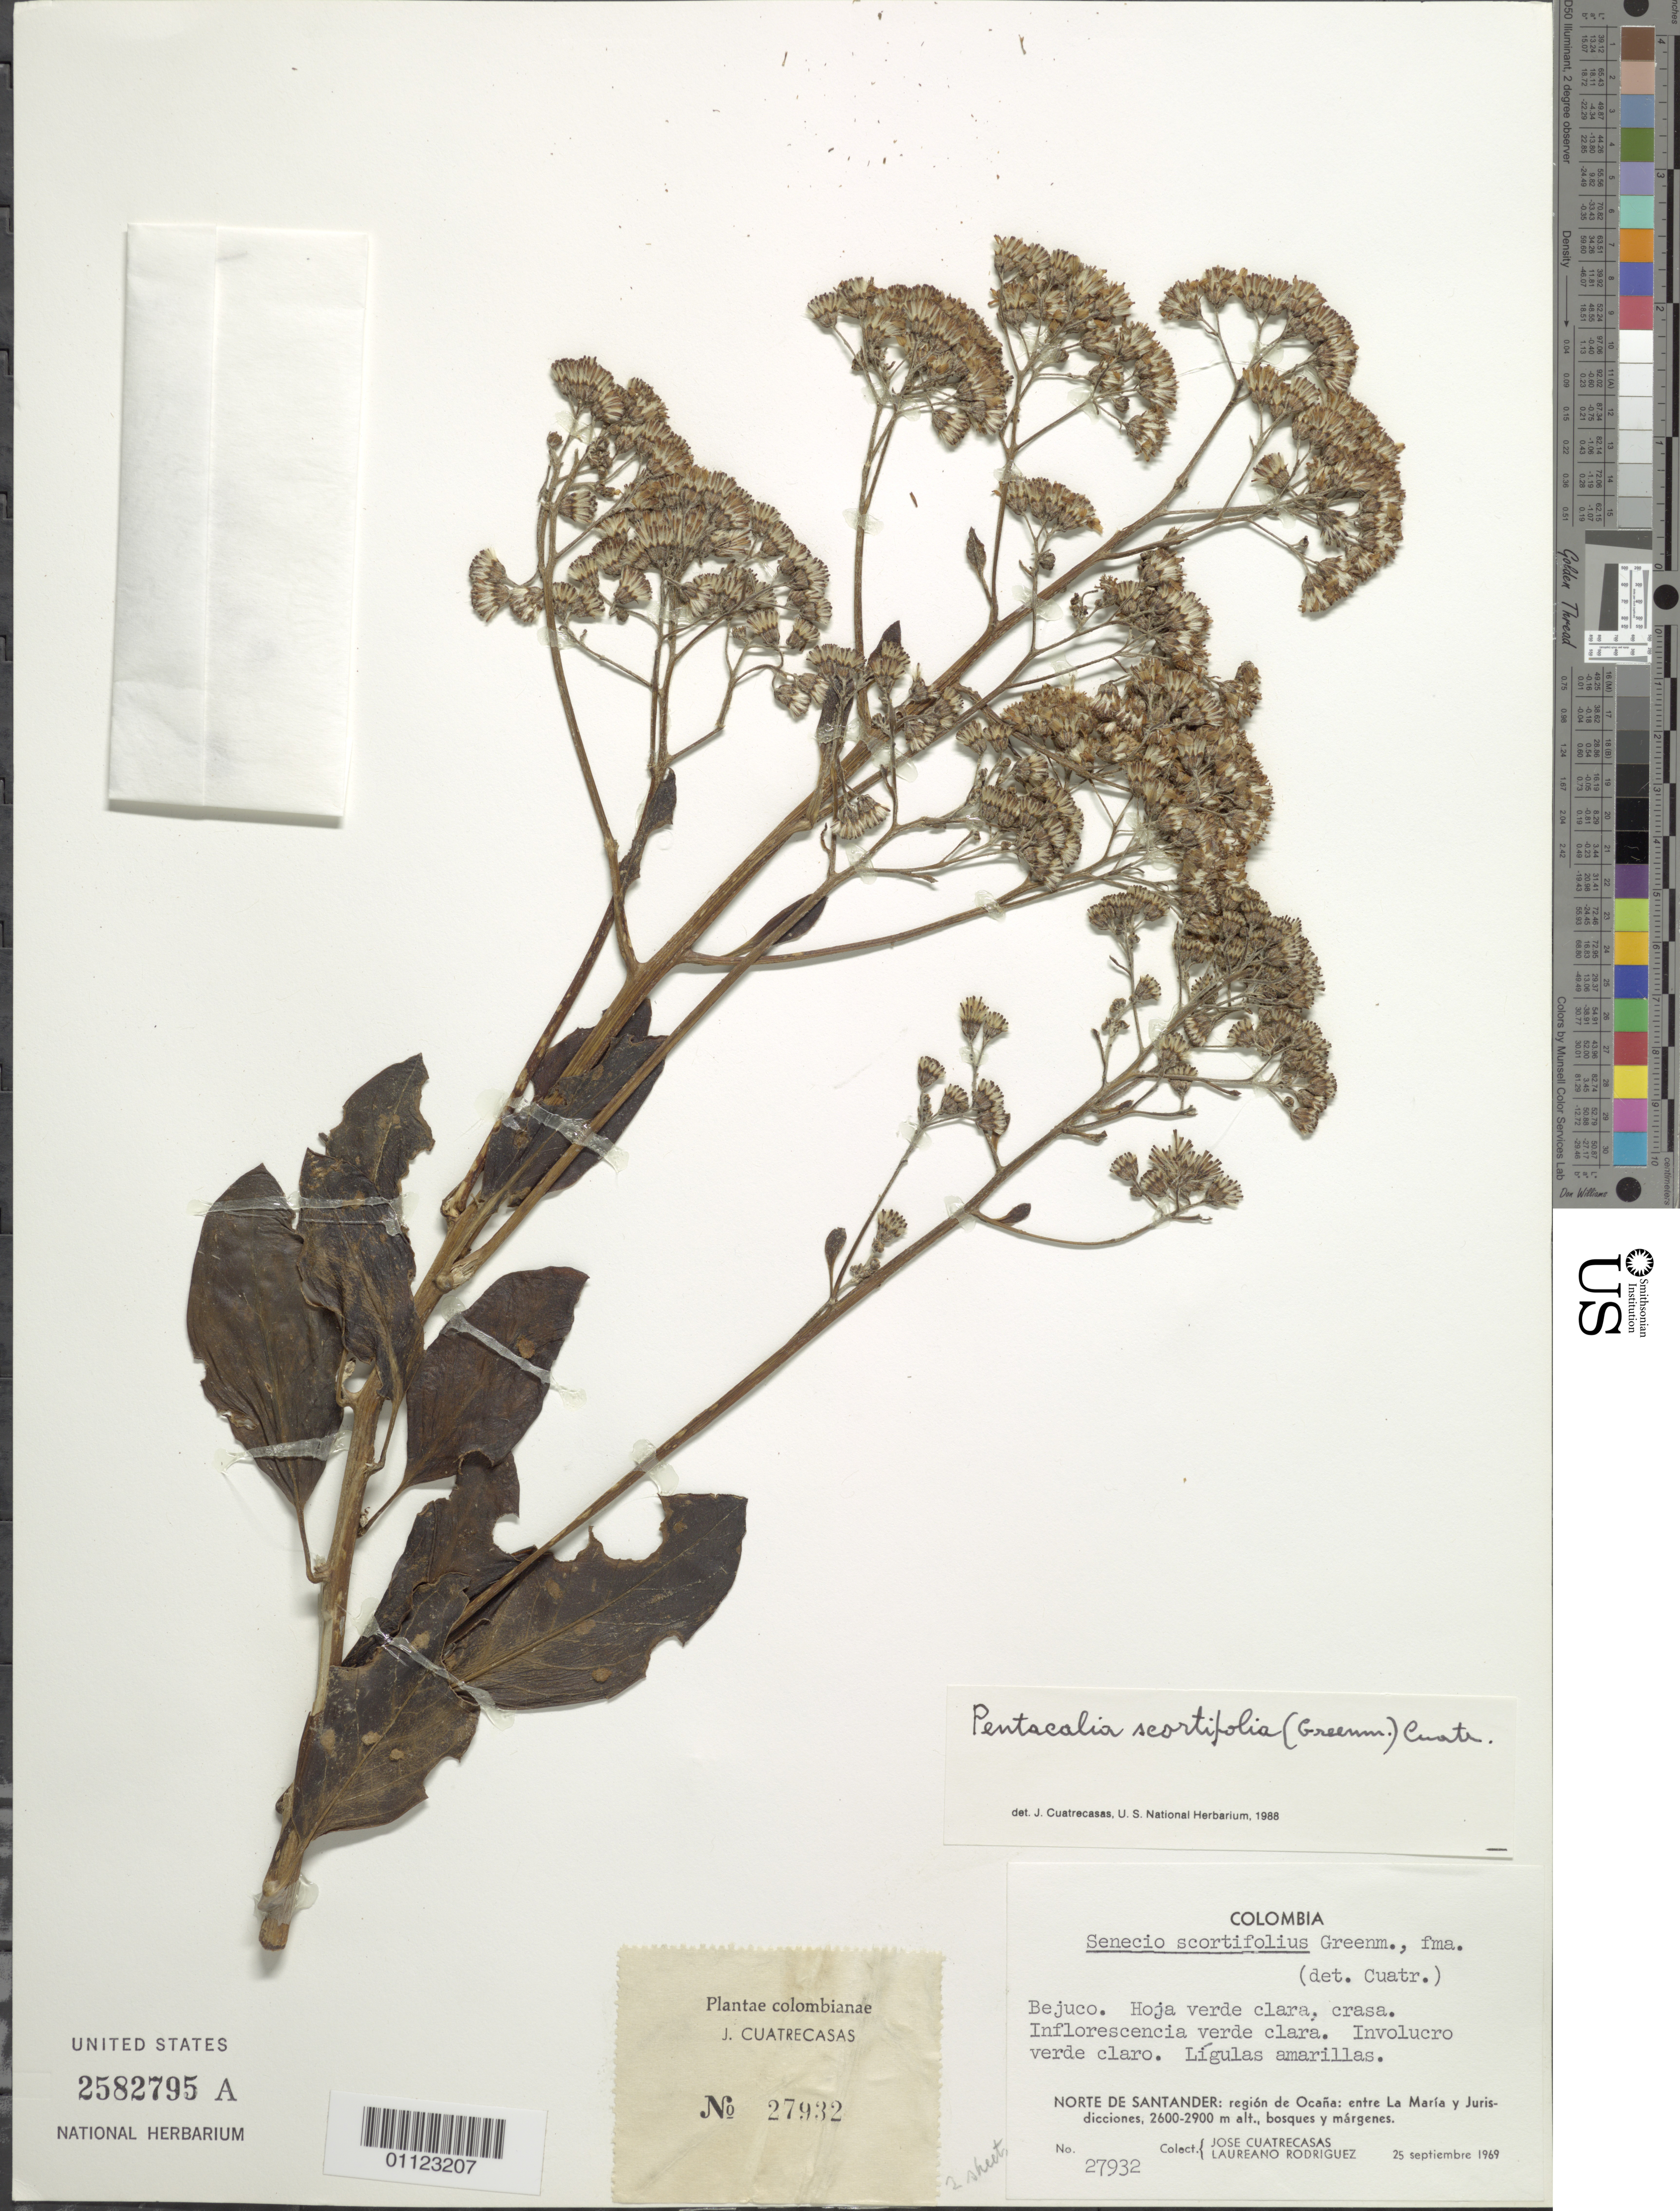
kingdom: Plantae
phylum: Tracheophyta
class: Magnoliopsida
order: Asterales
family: Asteraceae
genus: Pentacalia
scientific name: Pentacalia sp.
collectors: J. Cuatrecasas & L. Rodriguez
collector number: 27932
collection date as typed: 25 Sep 1969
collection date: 1969-09-25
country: Colombia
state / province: Norte de Santander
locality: Región de Ocaña, entre la Maria y Jurisdicciones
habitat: Bosques y márgenes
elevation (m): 2600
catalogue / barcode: US 2582795a